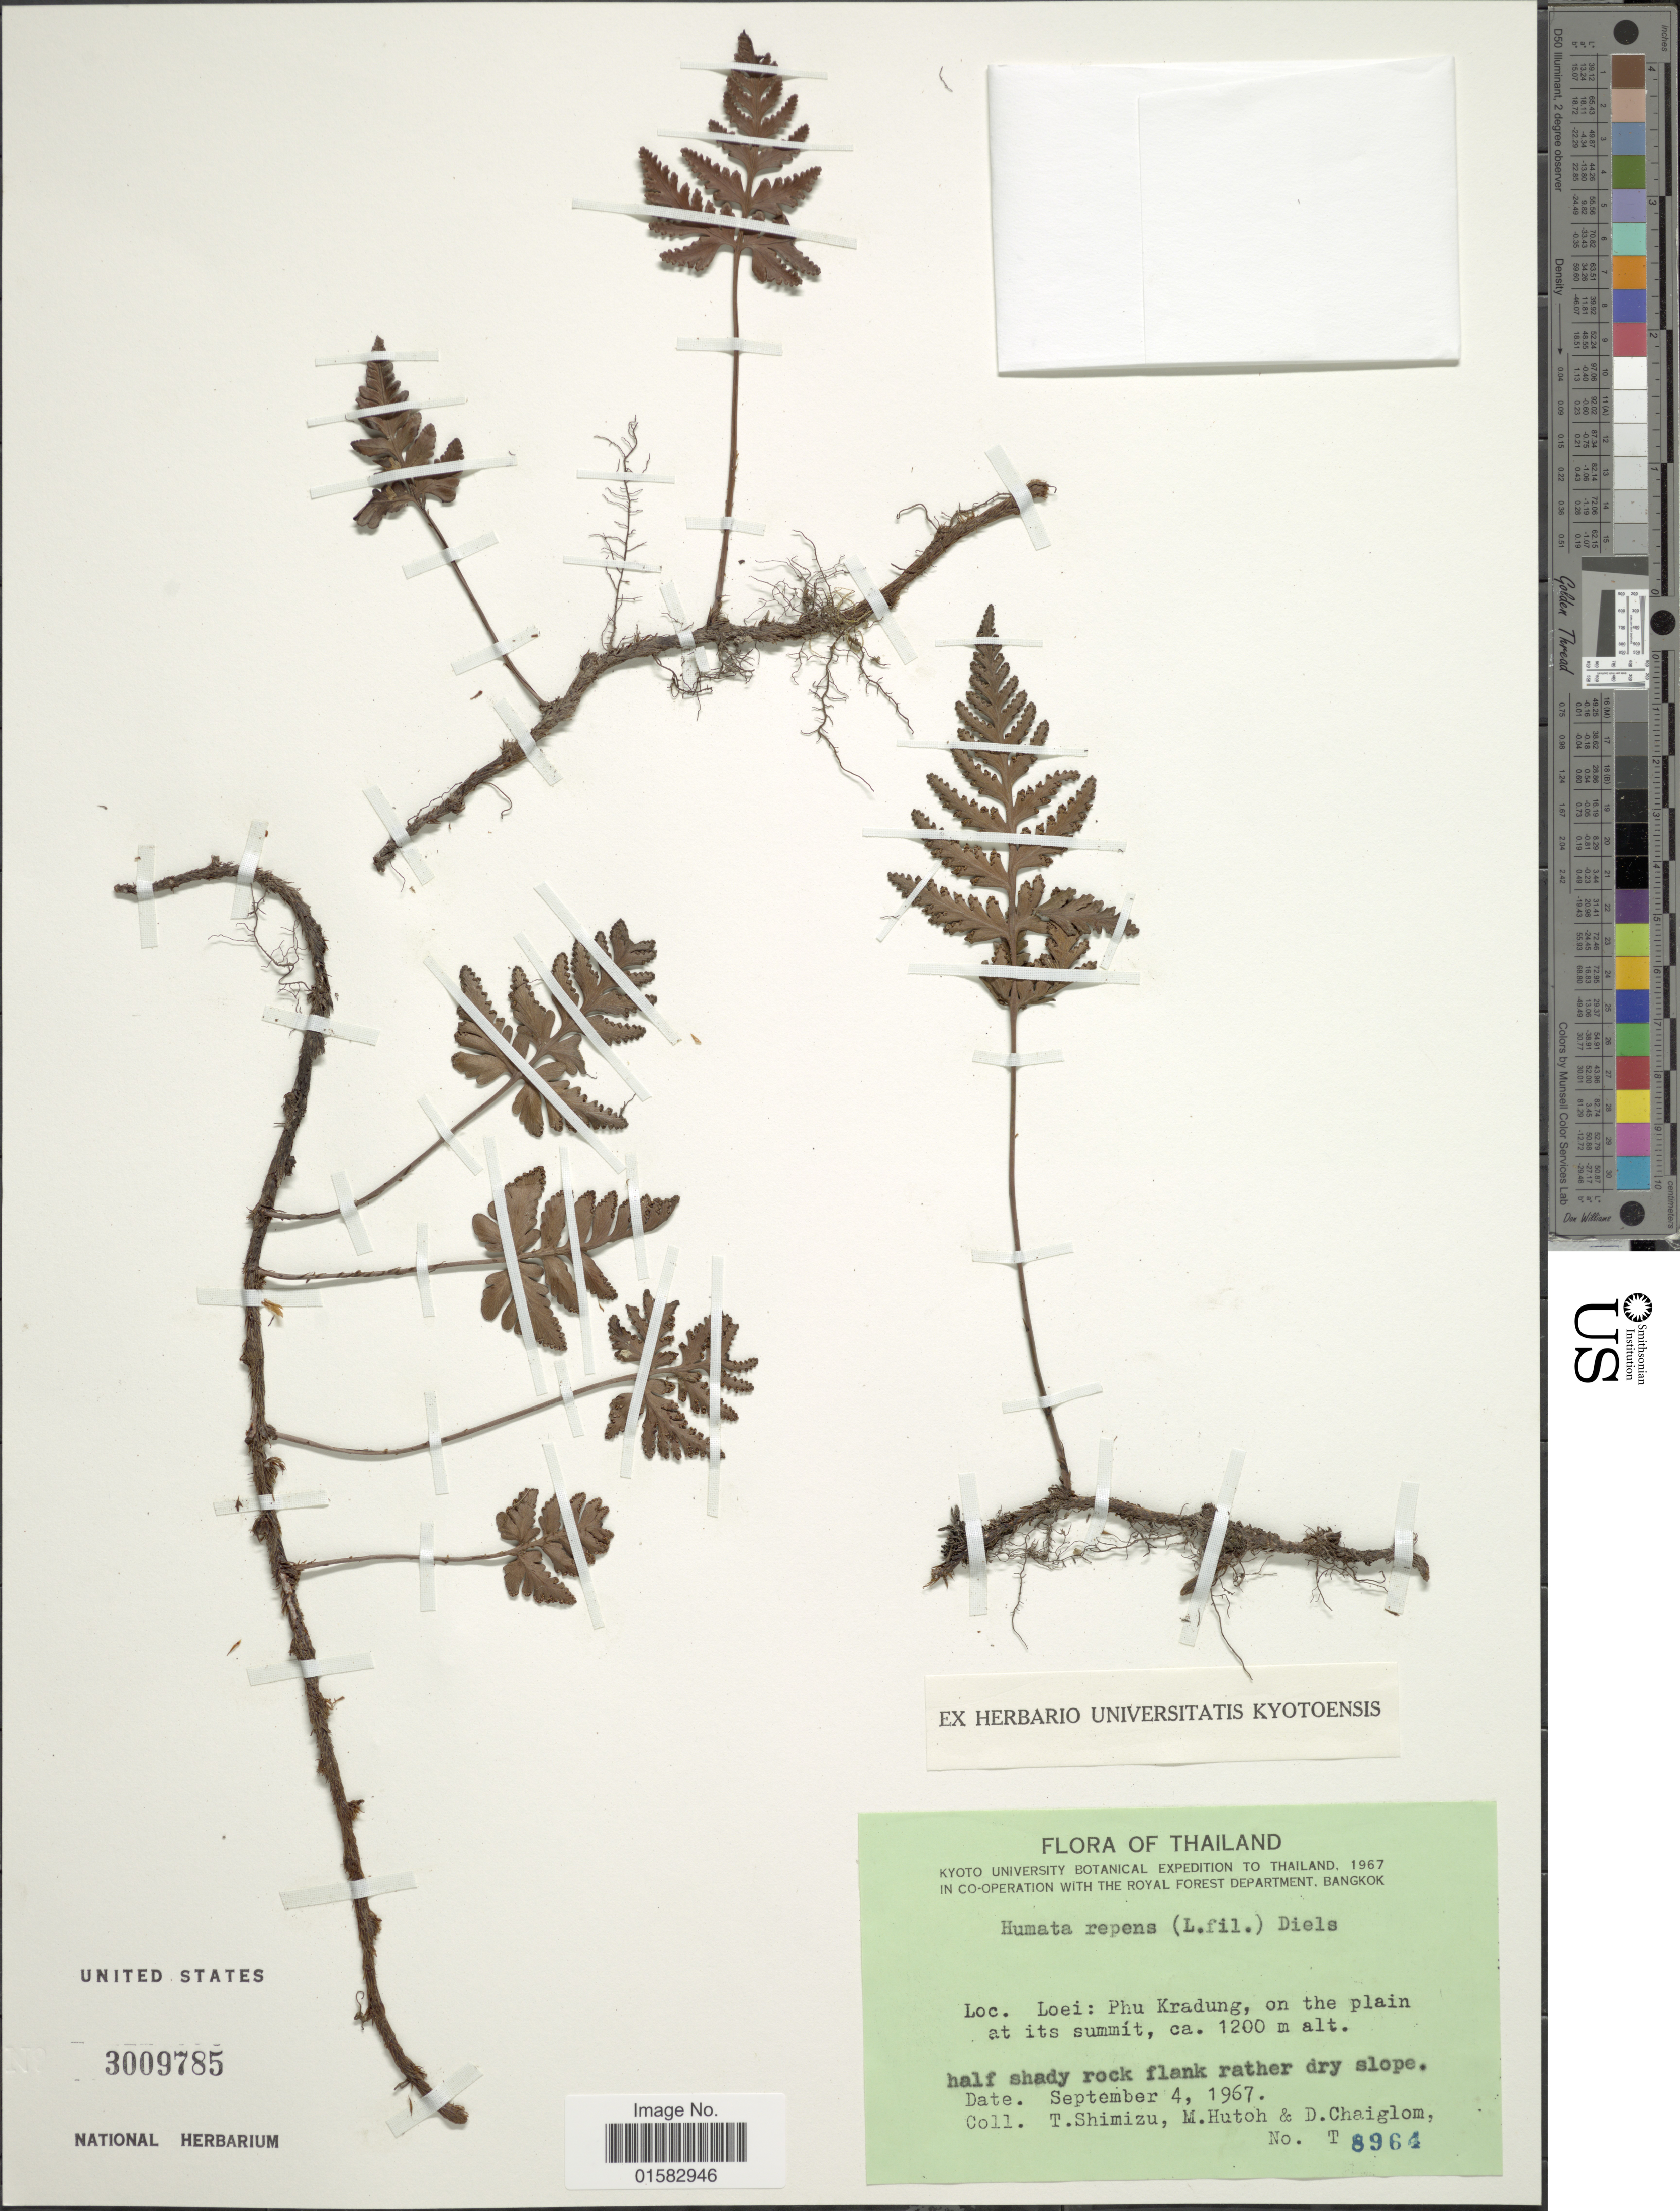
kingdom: Plantae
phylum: Tracheophyta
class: Polypodiopsida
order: Polypodiales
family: Davalliaceae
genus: Davallia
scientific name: Davallia repens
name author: (L. f.) Kuhn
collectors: T. Shimizu, M. Hutoh & D. Chaiglom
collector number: T8964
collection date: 1967-09-04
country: Thailand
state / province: Loei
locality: Phu Kradung, on the plain at its summit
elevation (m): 1200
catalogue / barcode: US 3009785